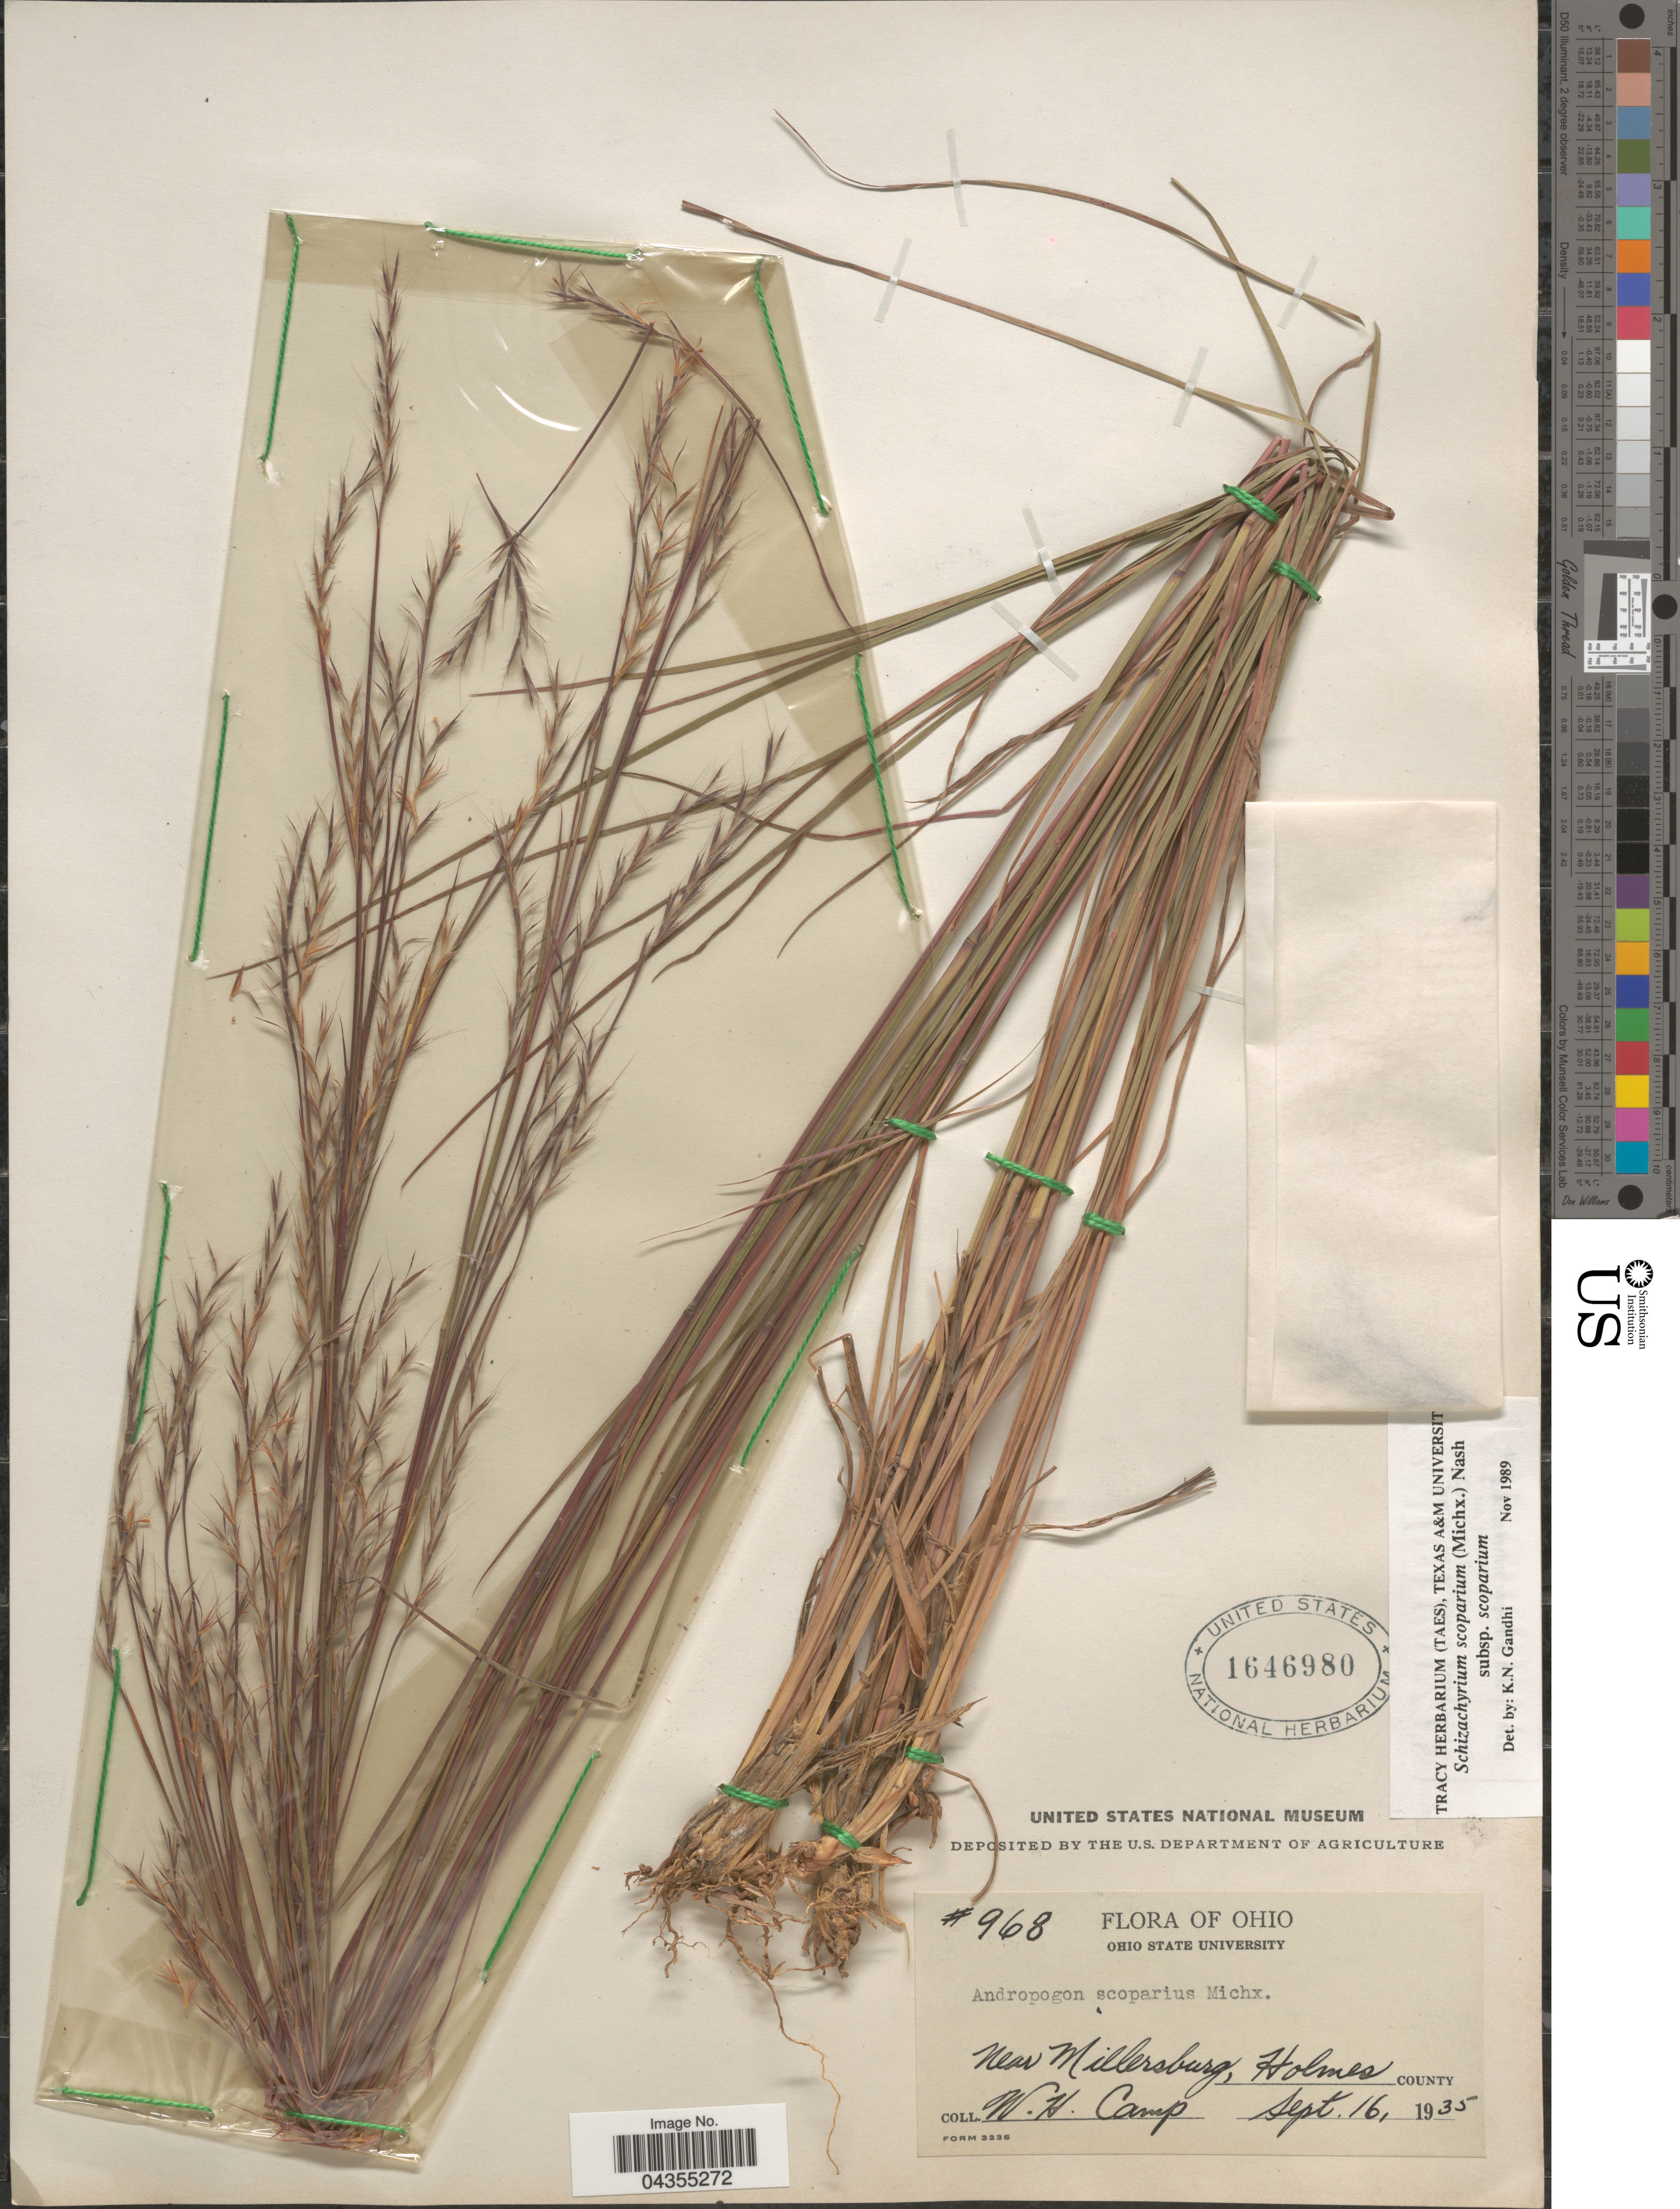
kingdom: Plantae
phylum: Tracheophyta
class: Liliopsida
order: Poales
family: Poaceae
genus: Schizachyrium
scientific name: Schizachyrium scoparium var. scoparium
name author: (Michx.) Nash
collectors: W. H. Camp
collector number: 968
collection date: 1935-09-16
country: United States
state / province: Ohio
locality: Near Millersburg, Holmes County.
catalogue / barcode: US 1646980